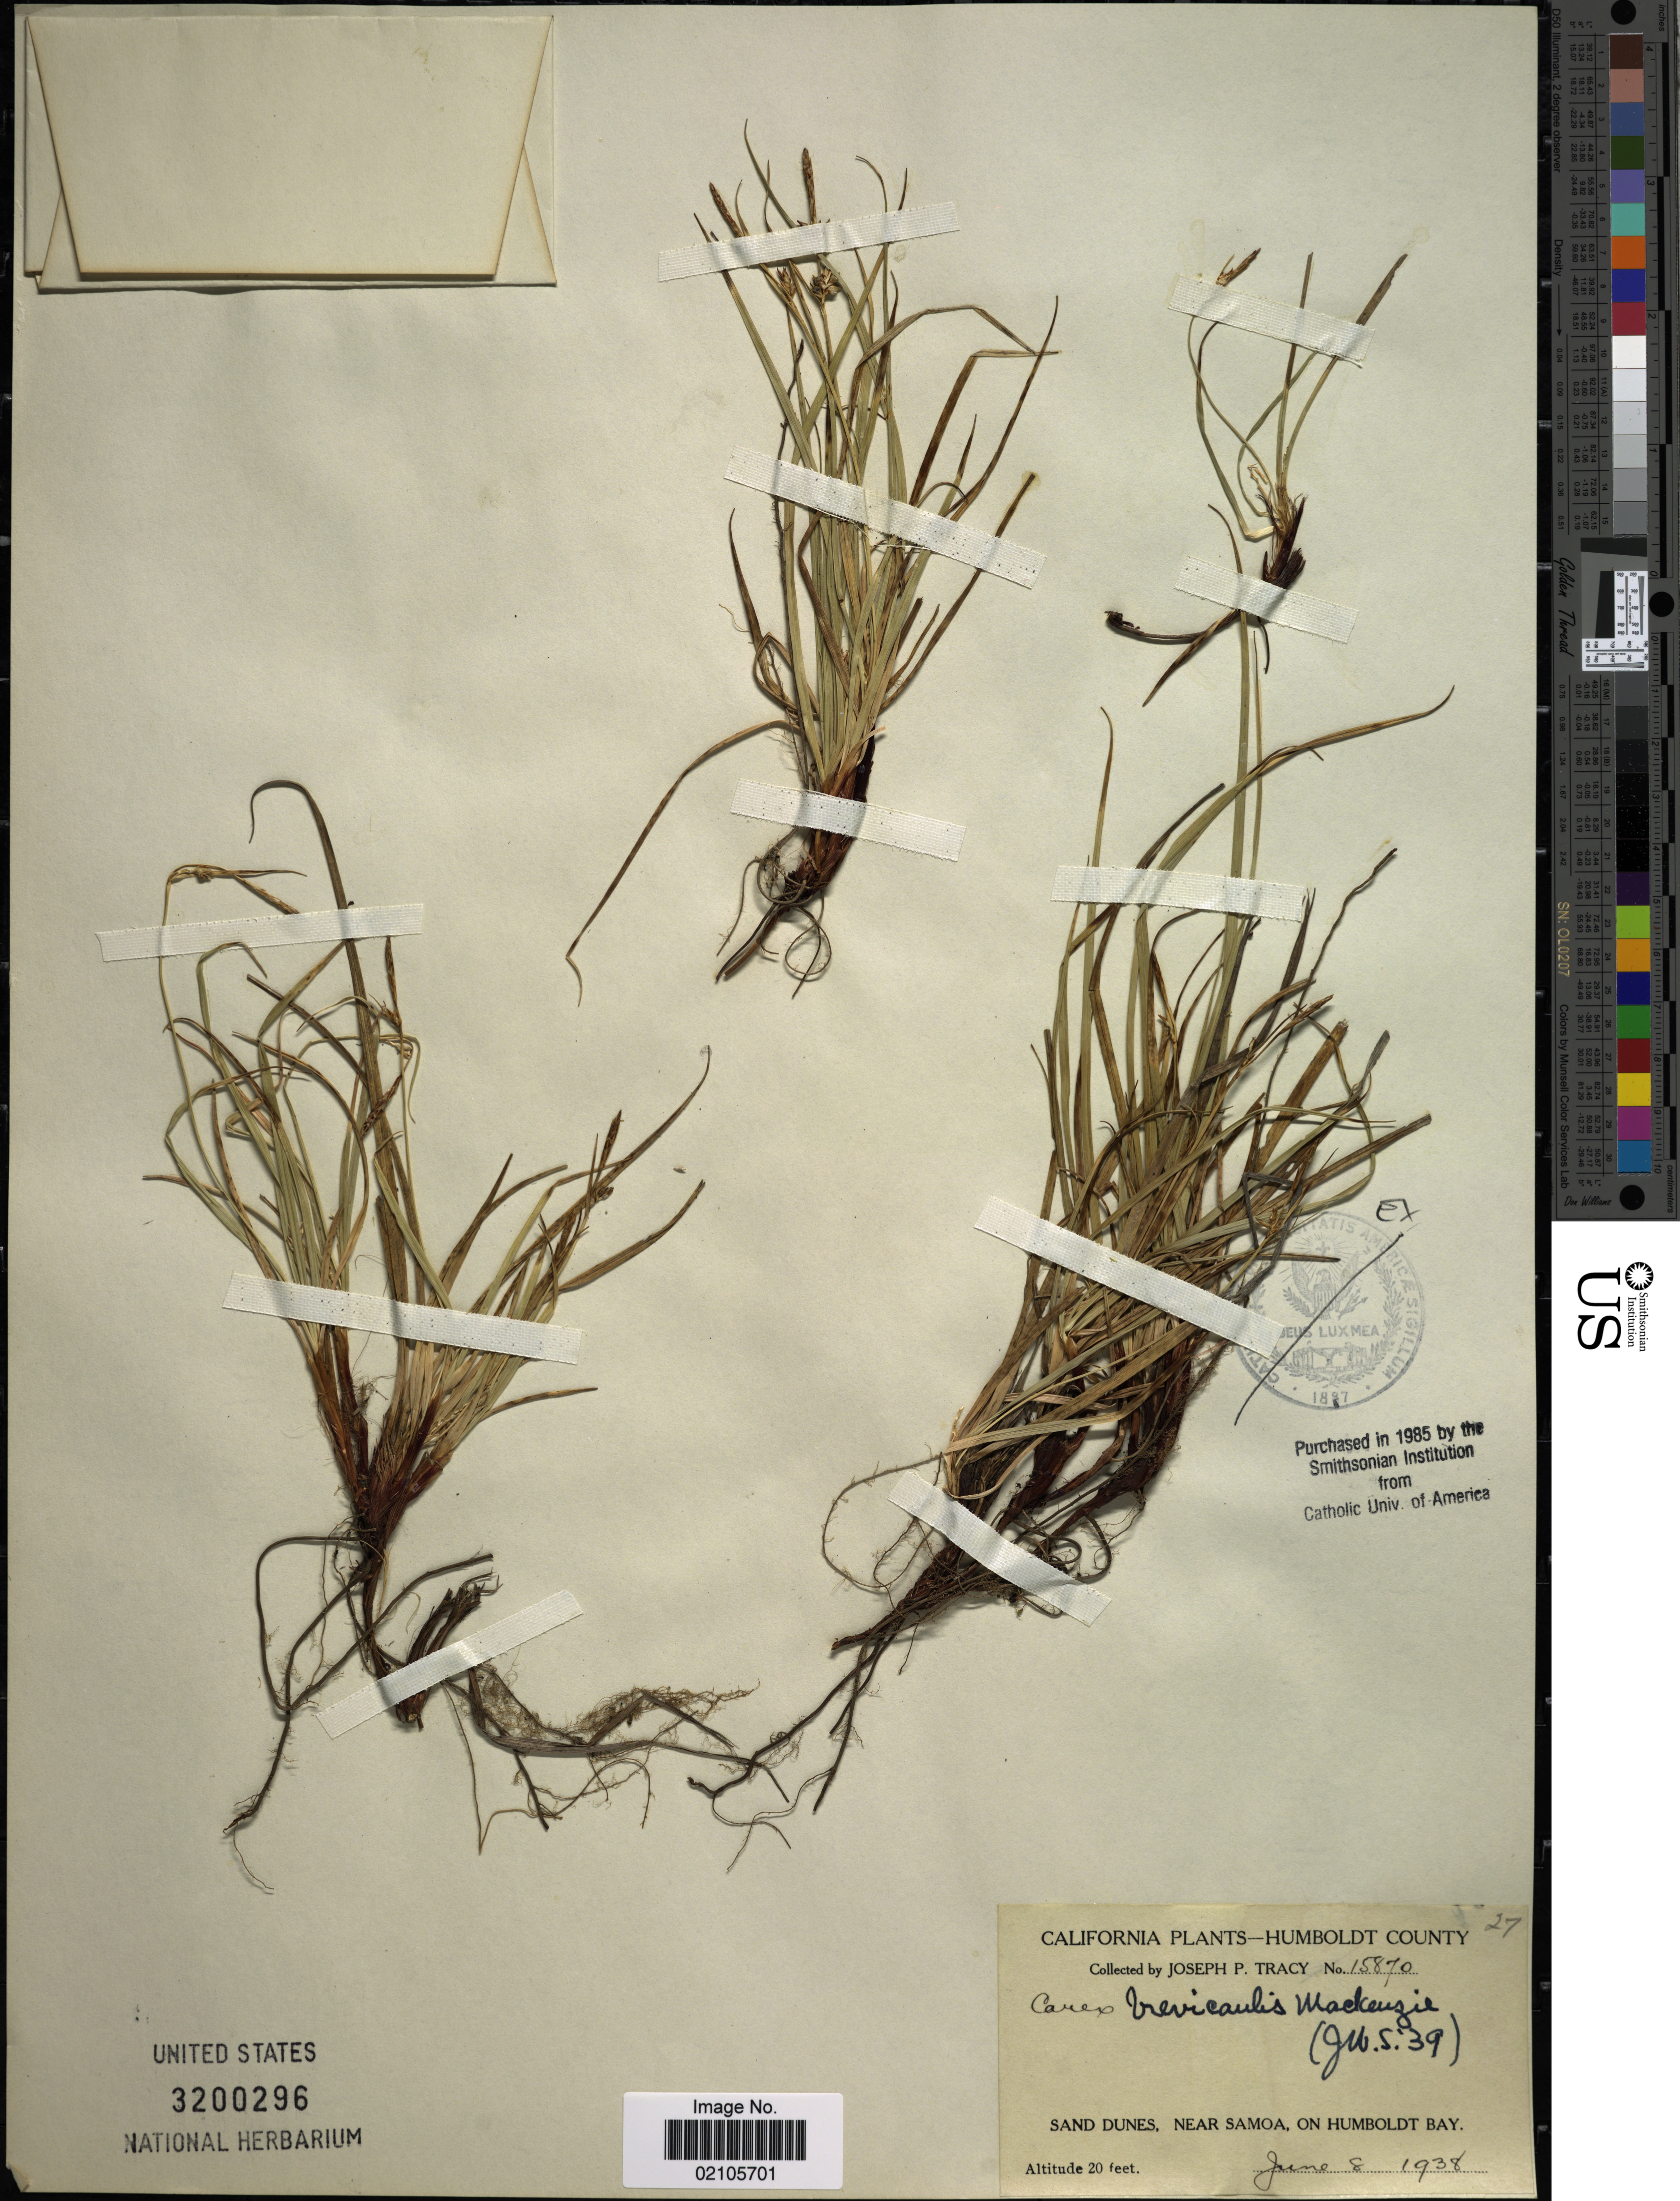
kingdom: Plantae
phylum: Tracheophyta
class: Liliopsida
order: Poales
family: Cyperaceae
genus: Carex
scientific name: Carex brevicaulis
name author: Thouars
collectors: J. Tracy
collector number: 15870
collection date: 1938-06-08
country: United States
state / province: California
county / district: Humboldt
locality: Humboldt County, Sand Dunes, Near Samoa, On Humboldt Bay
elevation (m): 6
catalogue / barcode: US 3200296